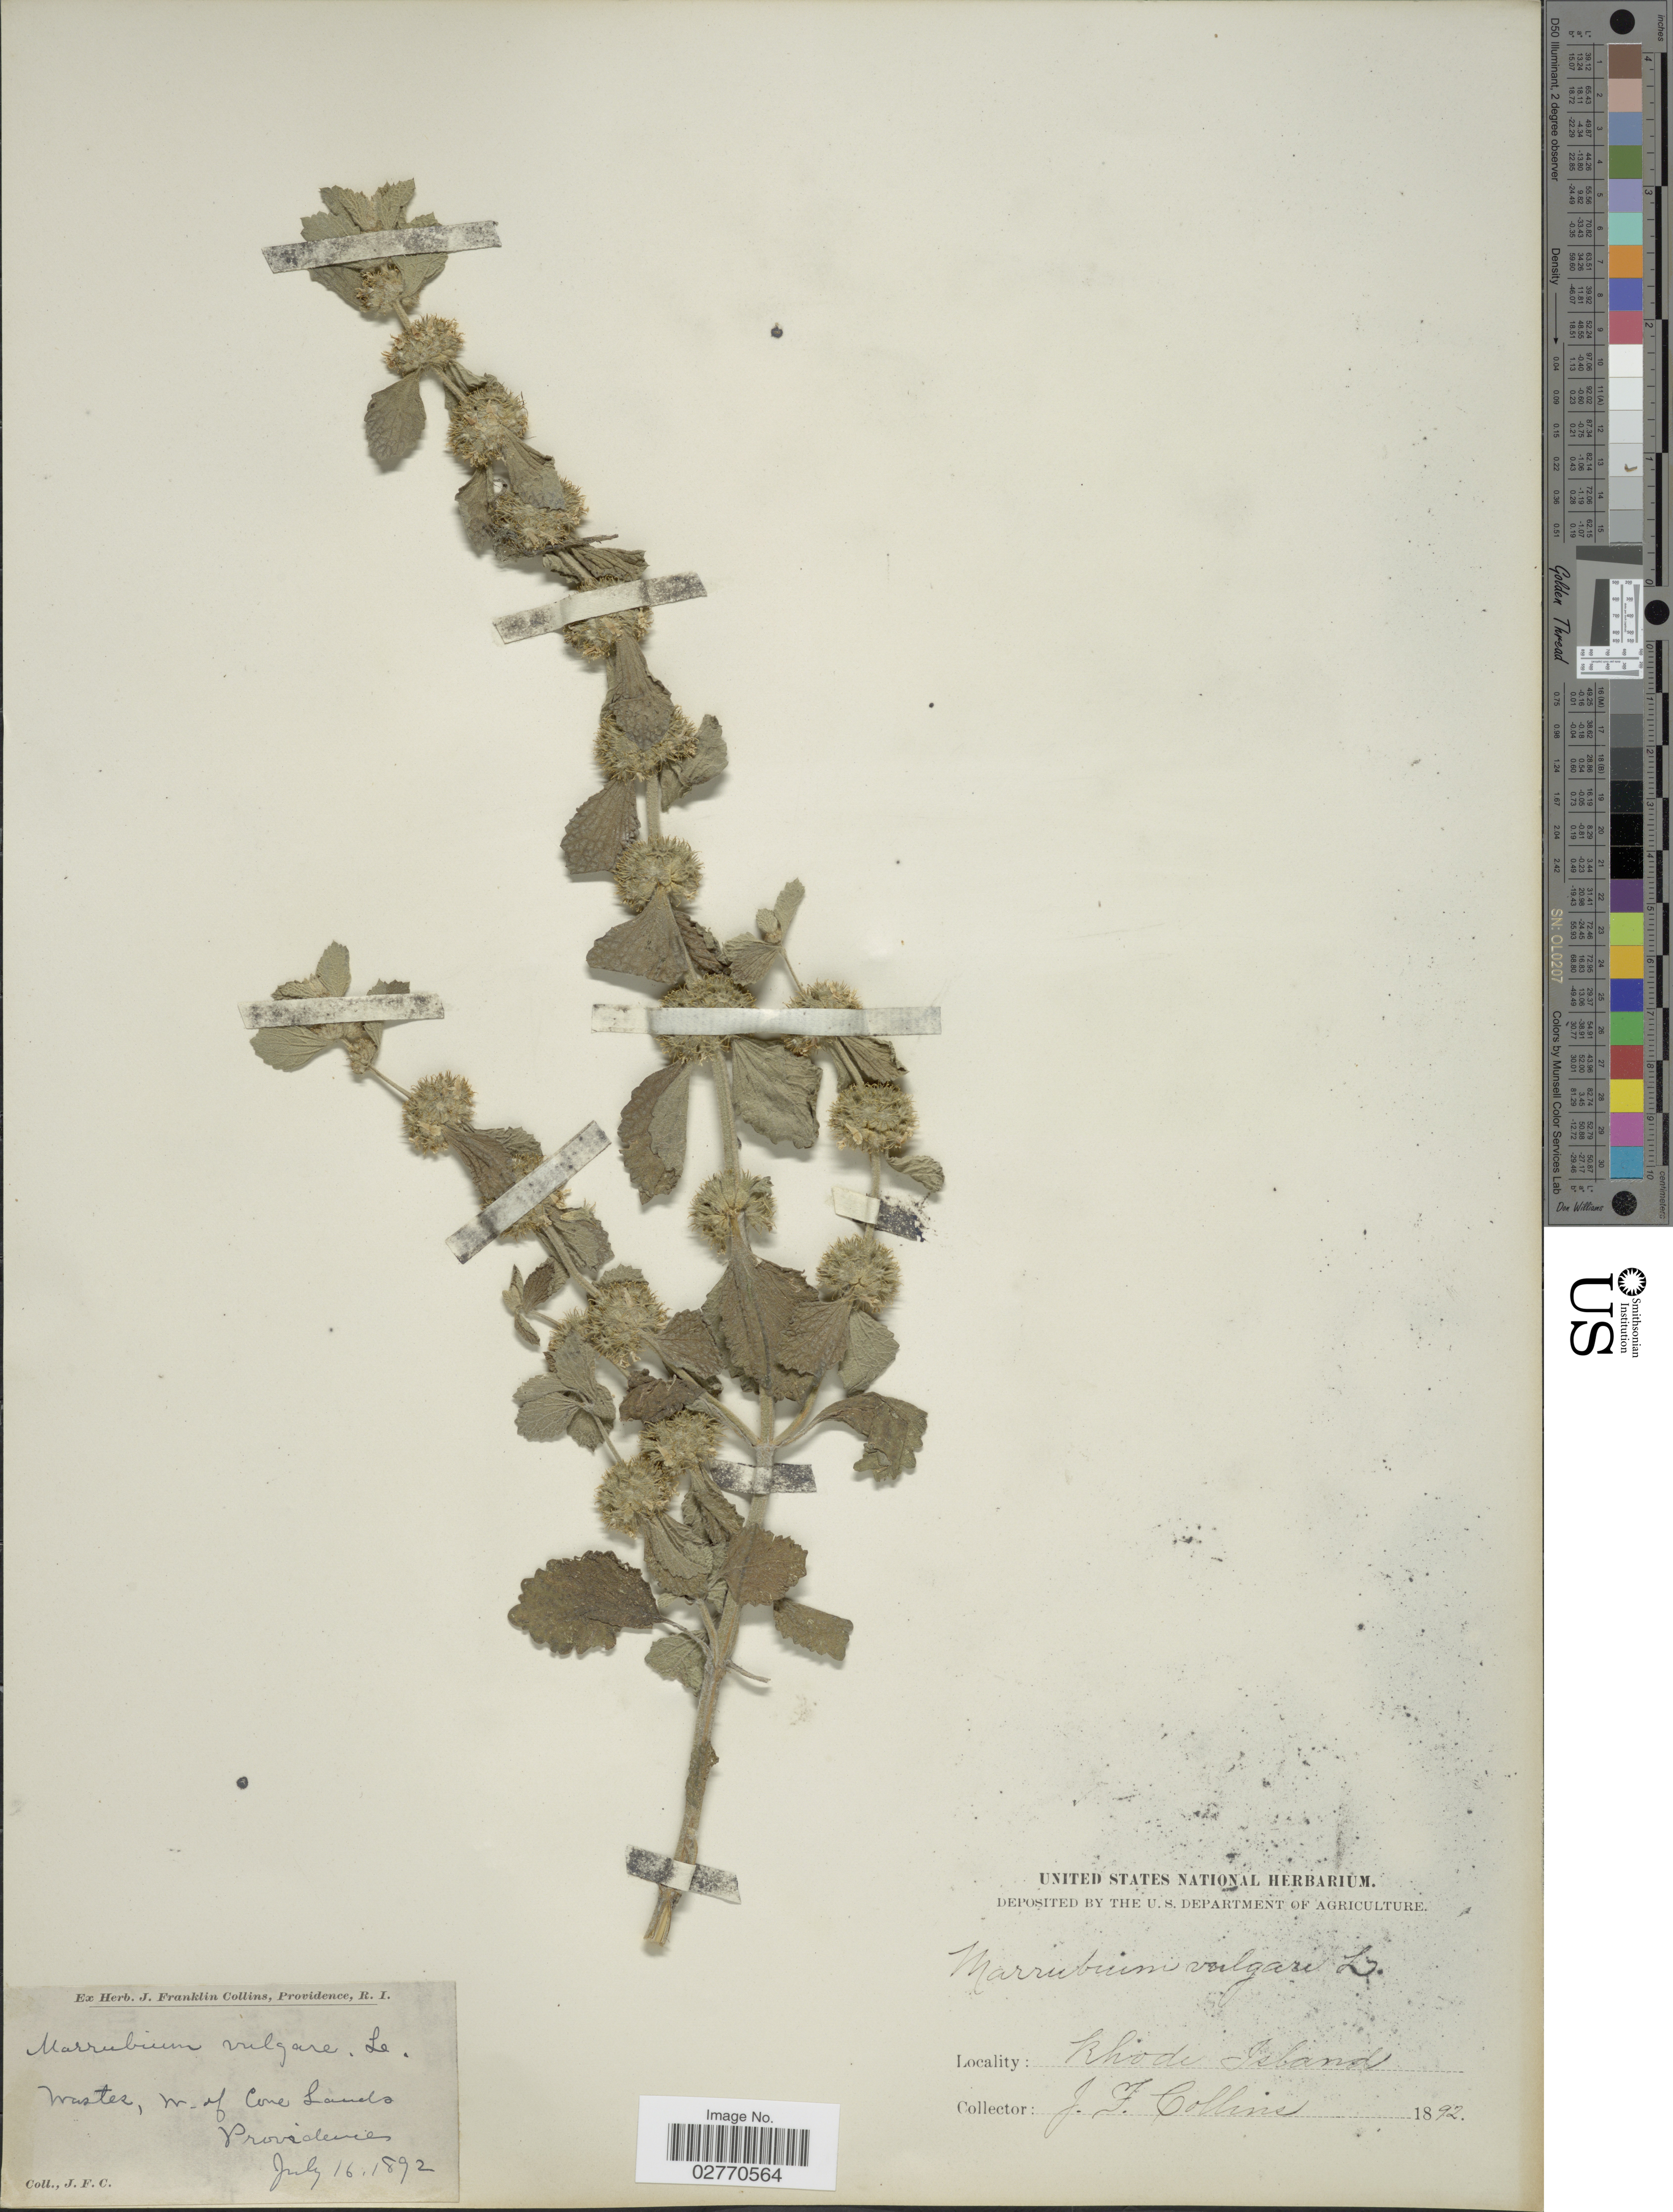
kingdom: Plantae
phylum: Tracheophyta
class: Magnoliopsida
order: Lamiales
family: Lamiaceae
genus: Marrubium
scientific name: Marrubium vulgare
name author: L.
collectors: J. Collins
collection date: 1892-07-16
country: United States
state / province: Rhode Island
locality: Wastes, w. of Cone Lands Providence.